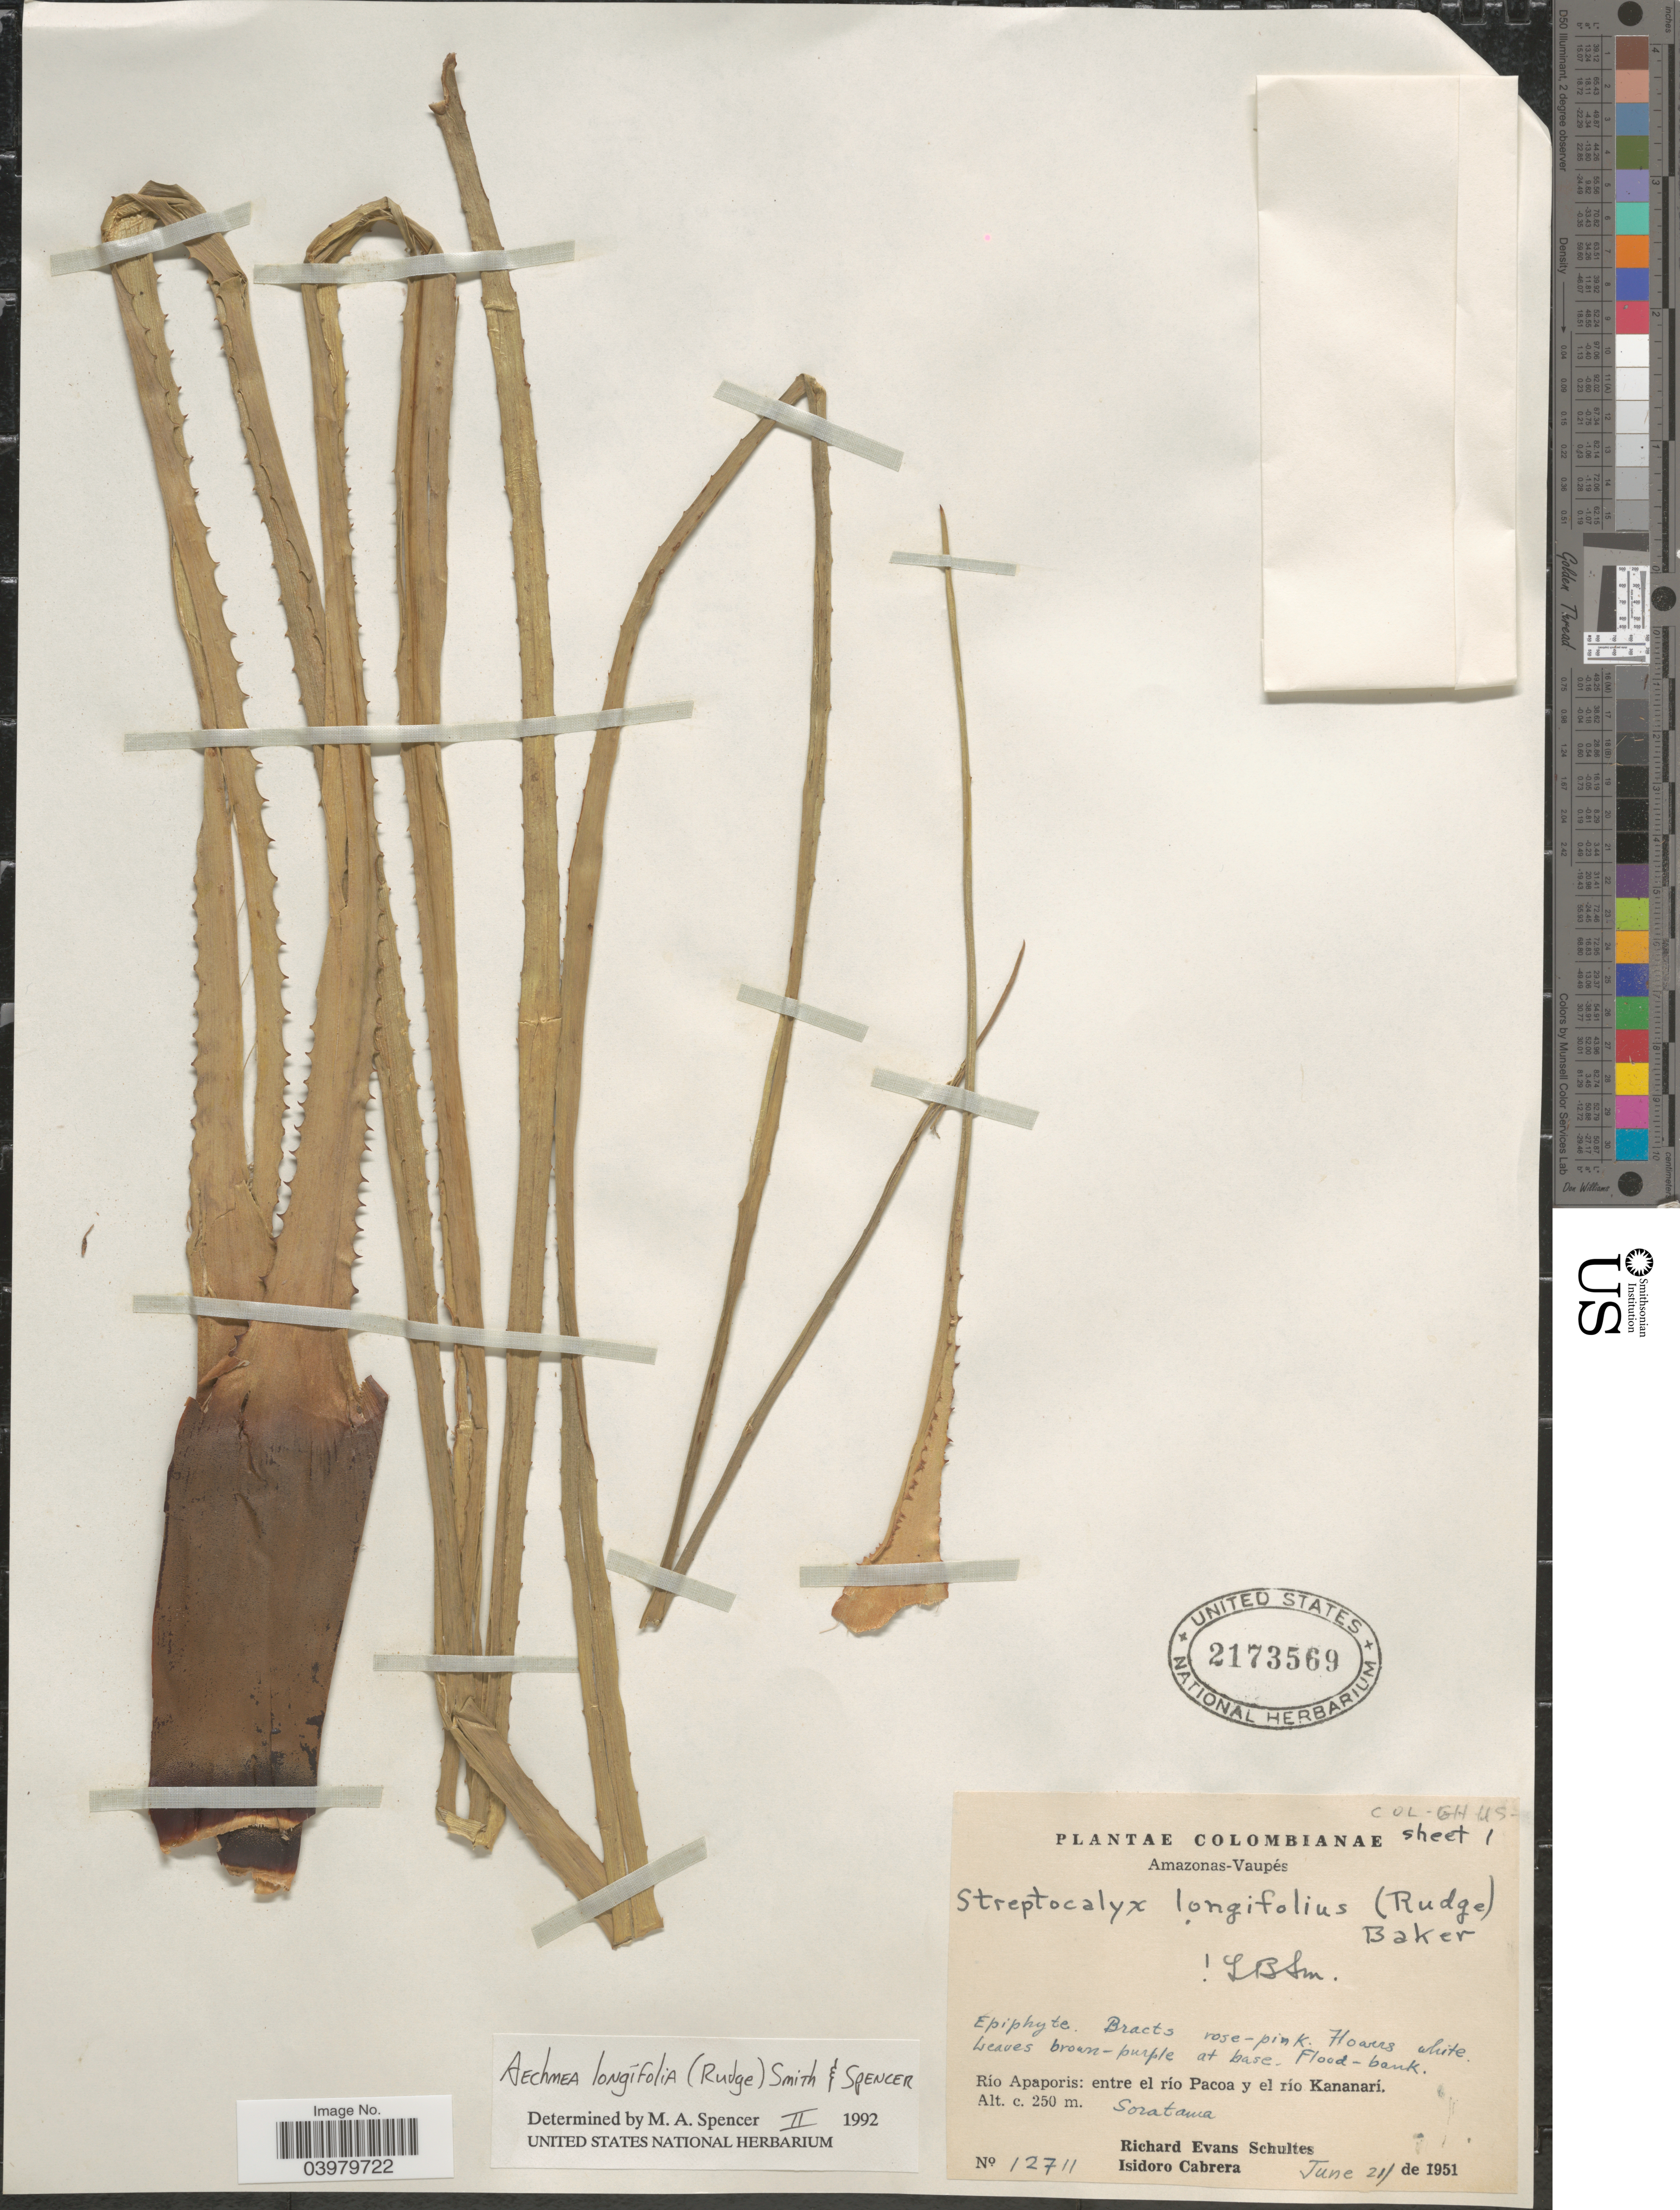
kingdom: Plantae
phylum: Tracheophyta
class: Liliopsida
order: Poales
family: Bromeliaceae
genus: Aechmea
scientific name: Aechmea longifolia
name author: (Rudge) L.B. Sm. & M.A. Spencer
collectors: R. E. Schultes & I. Cabrera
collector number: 12711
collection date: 1951-06-21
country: Colombia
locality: Amazonas-Vaupés. Río Apaporis: entre el río Pacoa y el río Kananarí. Soratama.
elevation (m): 250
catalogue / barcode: US 2173569